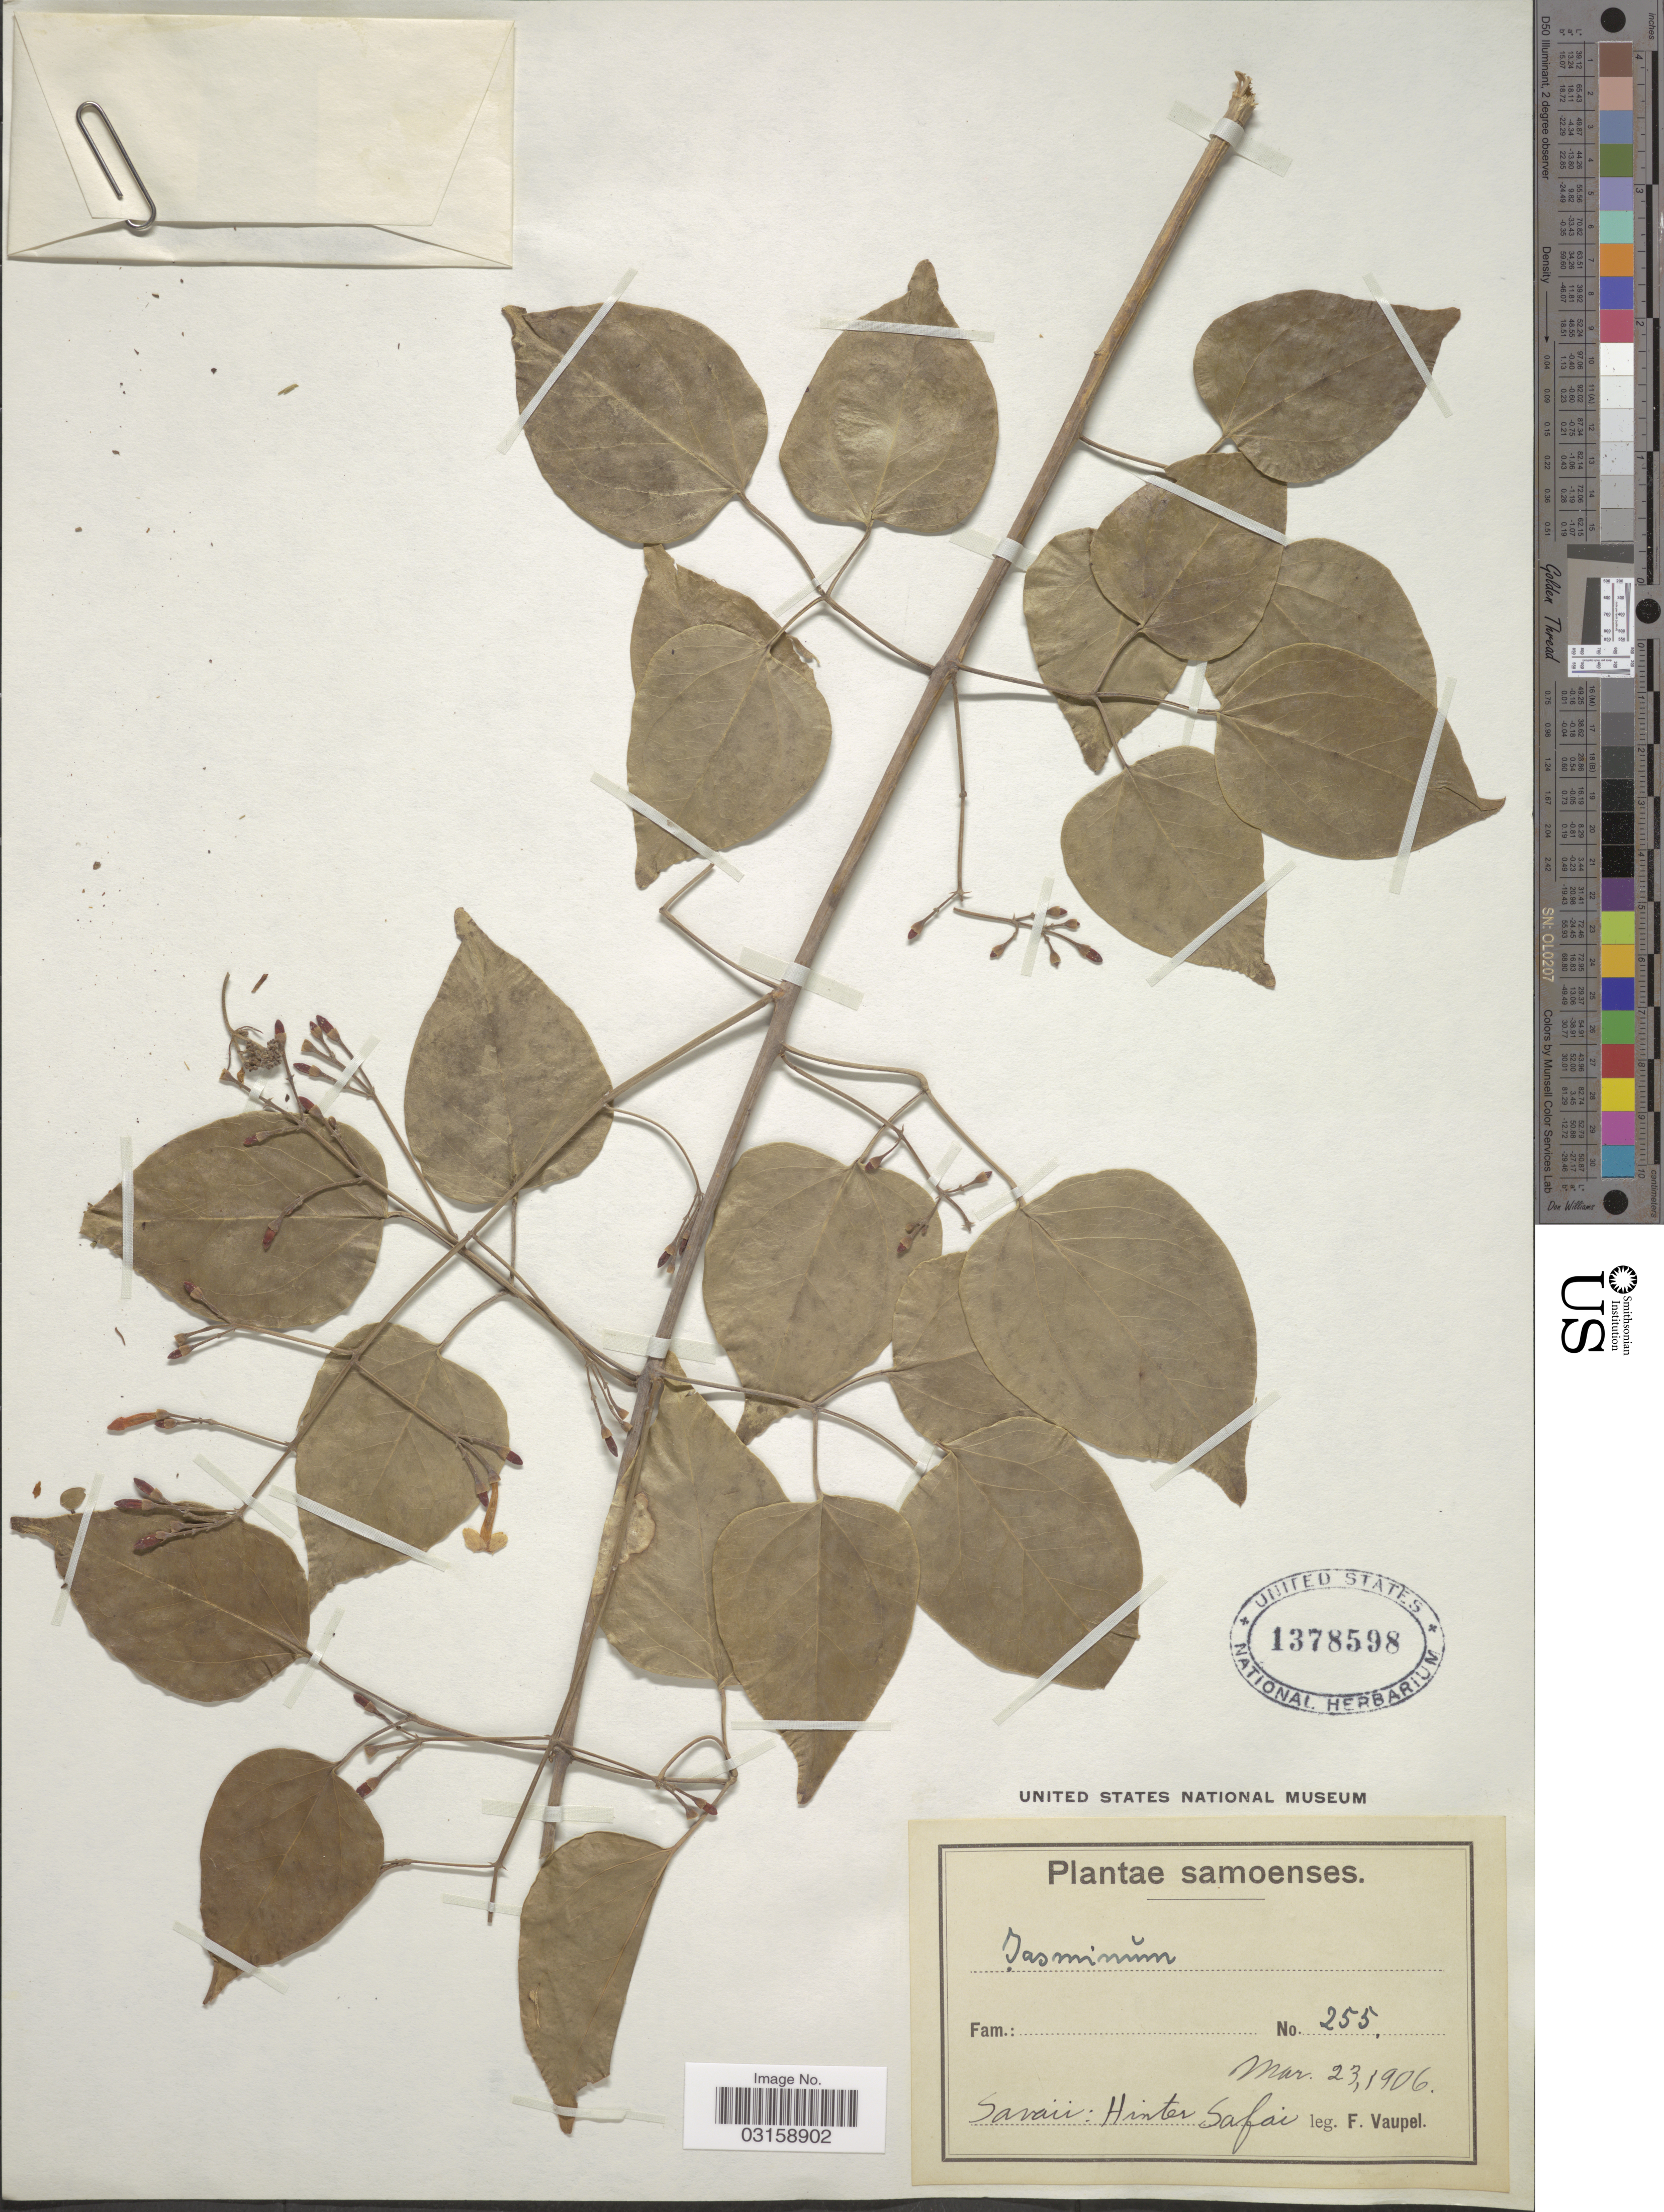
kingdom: Plantae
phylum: Tracheophyta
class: Magnoliopsida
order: Lamiales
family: Oleaceae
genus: Jasminum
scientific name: Jasminum sp.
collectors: F. Vaupel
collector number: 255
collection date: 1906-03-23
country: Samoa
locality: Samoenses. Savaii: Hinter Safai.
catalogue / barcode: US 1378598